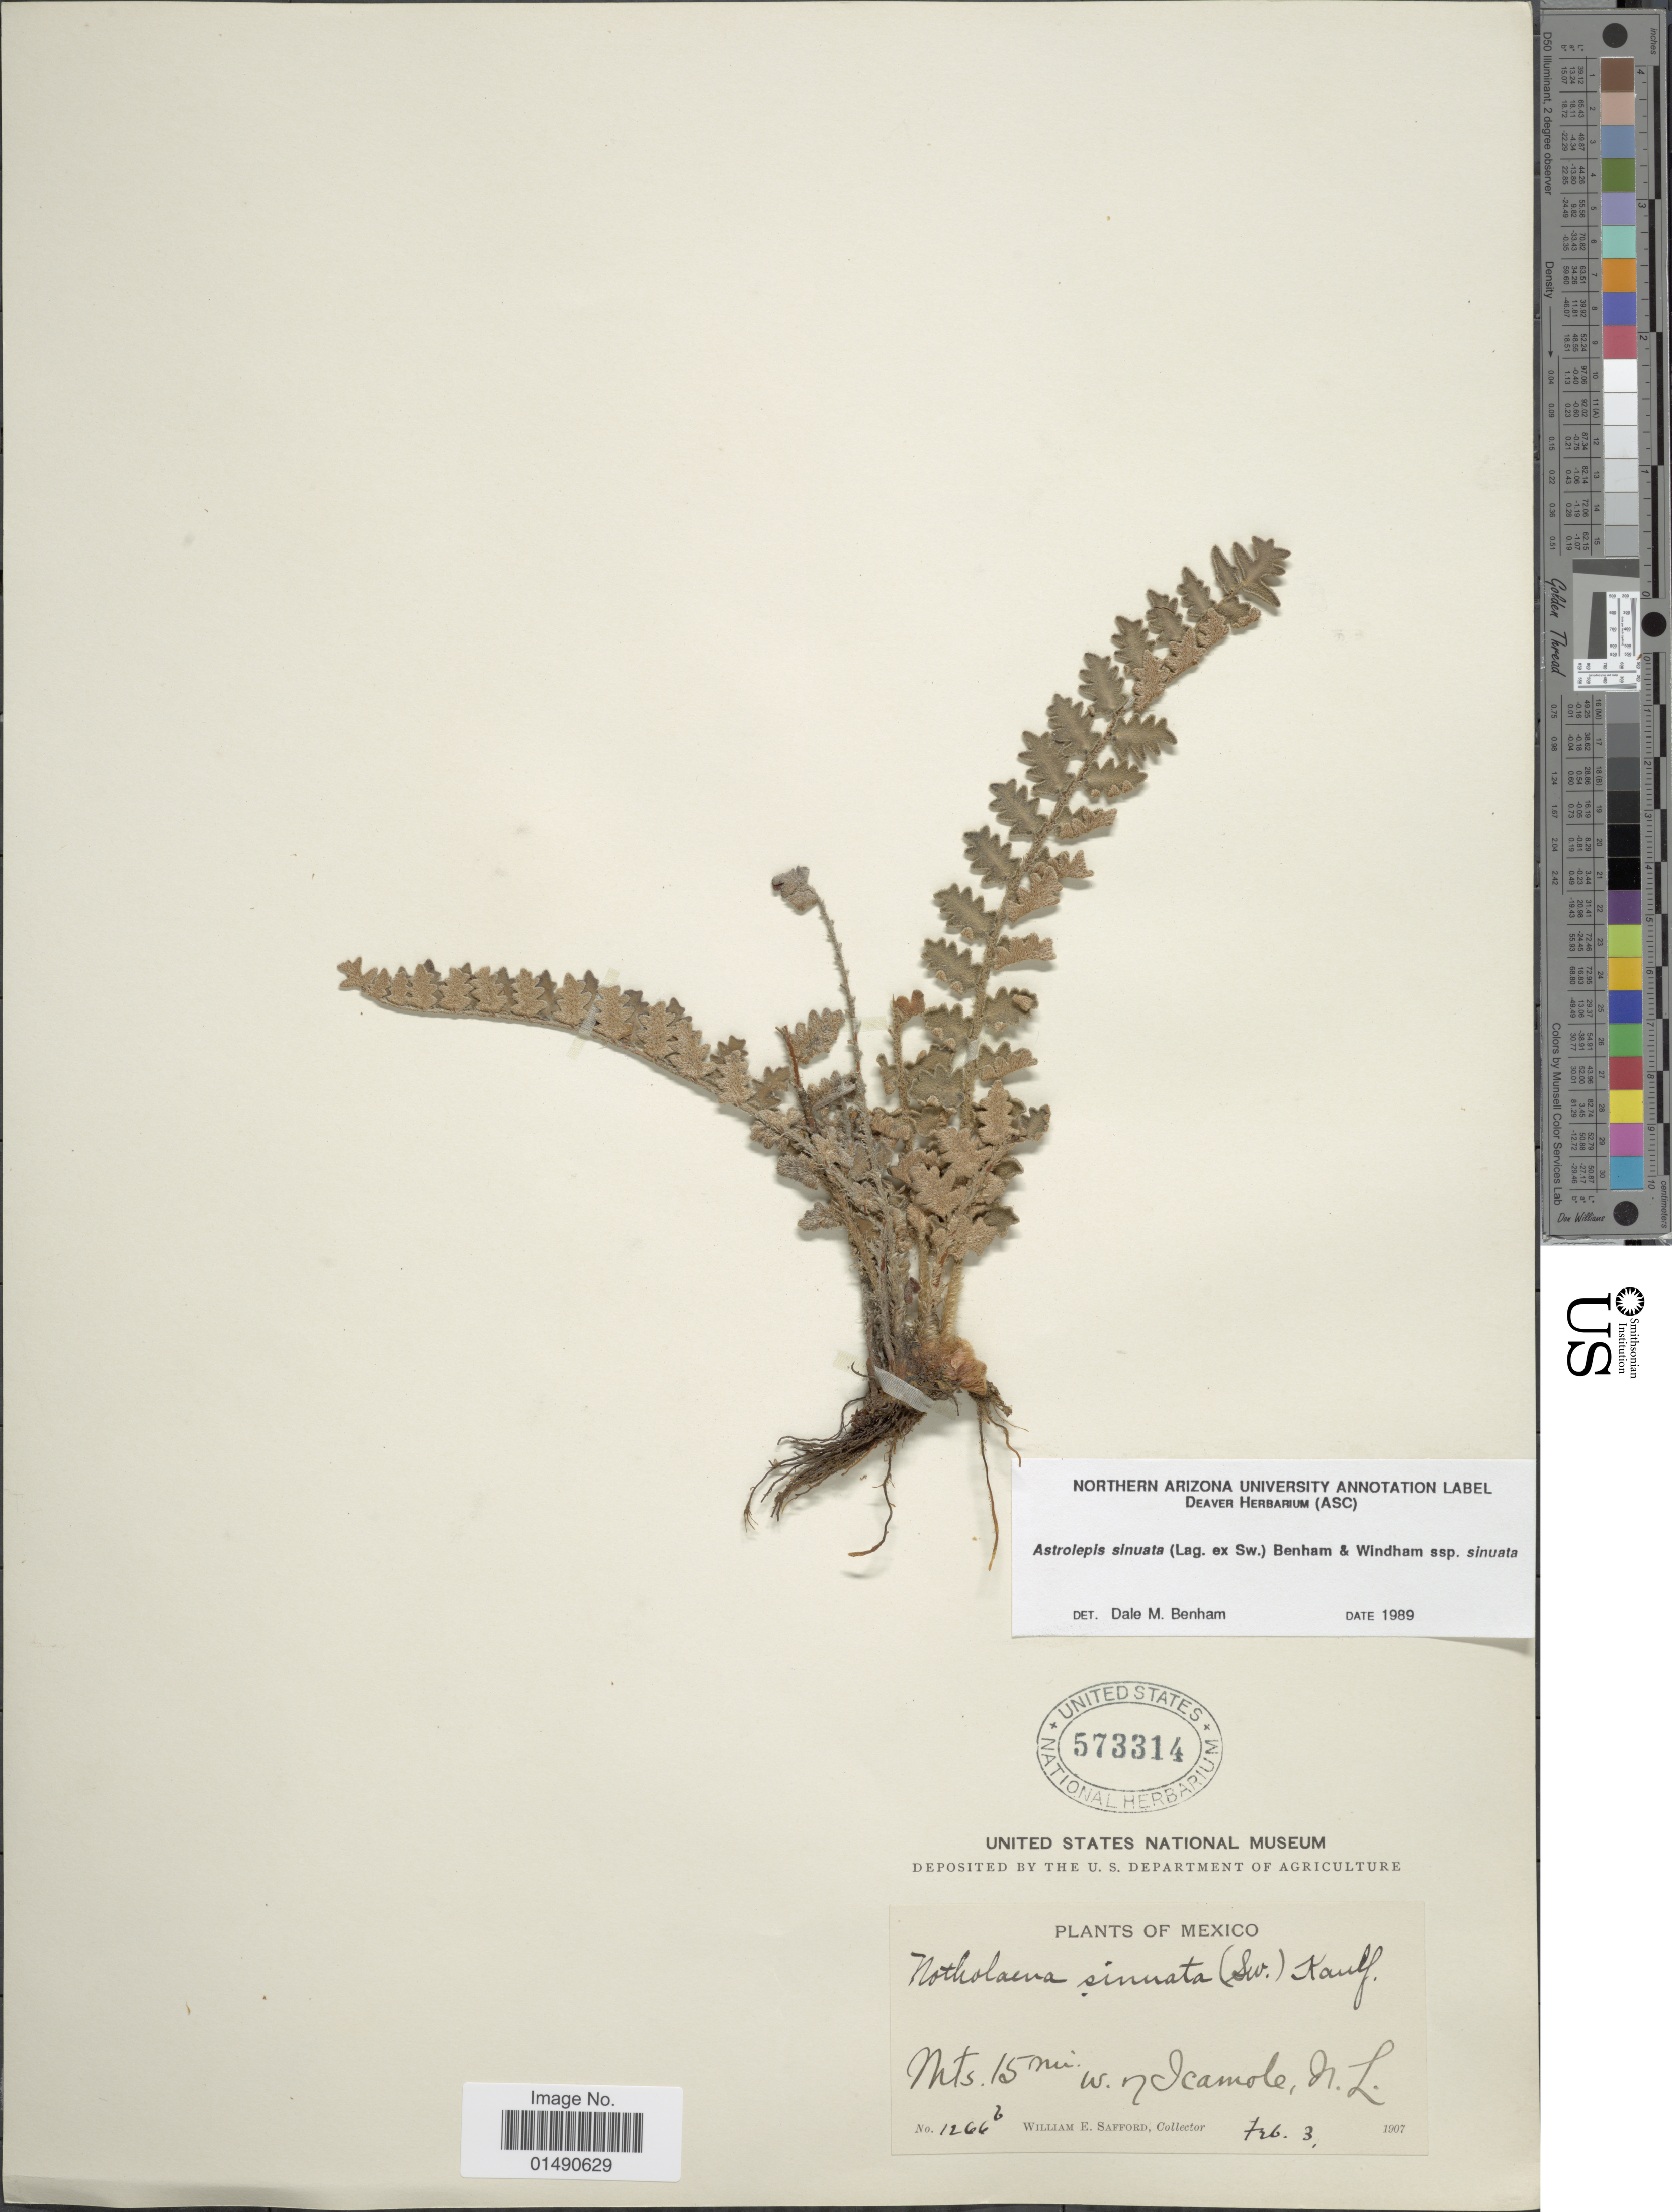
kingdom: Plantae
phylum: Tracheophyta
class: Polypodiopsida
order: Polypodiales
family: Pteridaceae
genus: Astrolepis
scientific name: Astrolepis sinuata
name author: (Lag. ex Sw.) D.M. Benham & Windham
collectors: W. E. Safford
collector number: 1266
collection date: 1907-02-03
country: Mexico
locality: Mts. 15 mi, W. of Icamole, N. L.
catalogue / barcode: US 573314